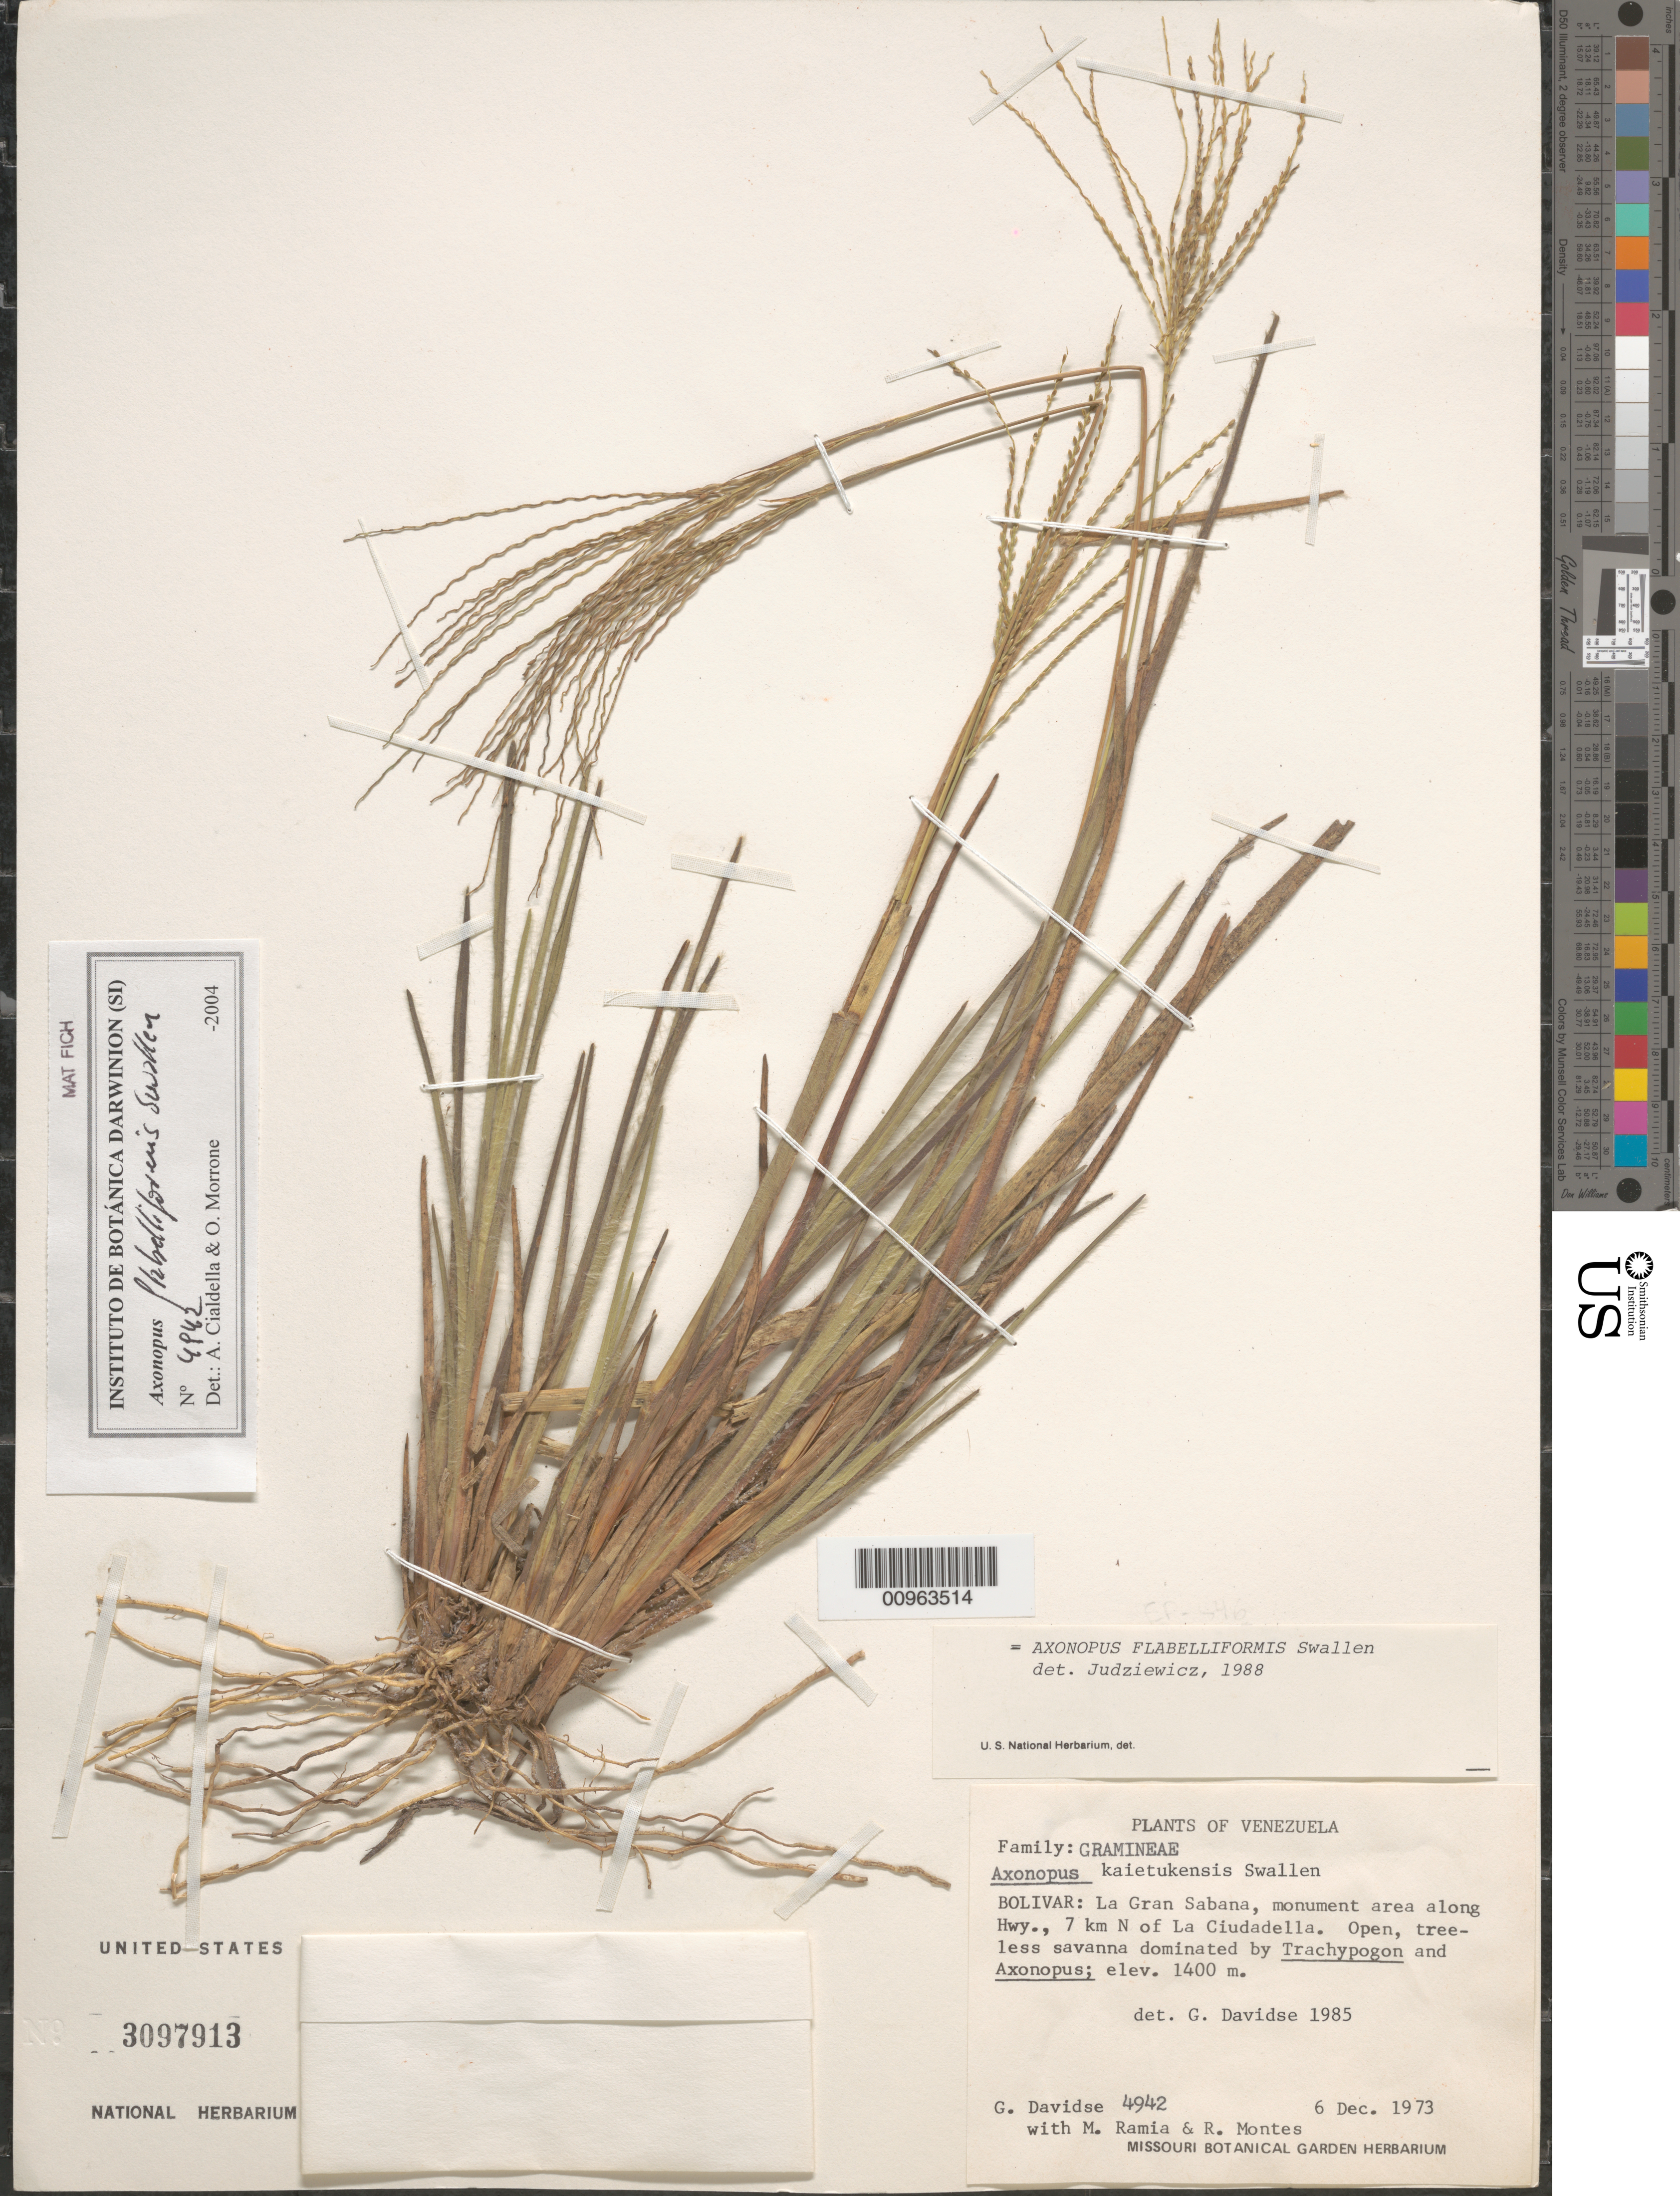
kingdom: Plantae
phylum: Tracheophyta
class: Liliopsida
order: Poales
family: Poaceae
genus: Axonopus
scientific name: Axonopus flabelliformis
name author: Swallen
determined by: Ciadella, A. M.; Morrone, O. N.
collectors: G. Davidse, M. Ramia & R. Montes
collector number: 4942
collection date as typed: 6-Dec-73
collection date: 1973-12-06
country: Venezuela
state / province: Bolívar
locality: Gran Sabana, 7 km N of La Ciudadella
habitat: Monument area. Open treeless savanna dominated by Trachypogon and Axonopus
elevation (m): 1400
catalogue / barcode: US 3097913